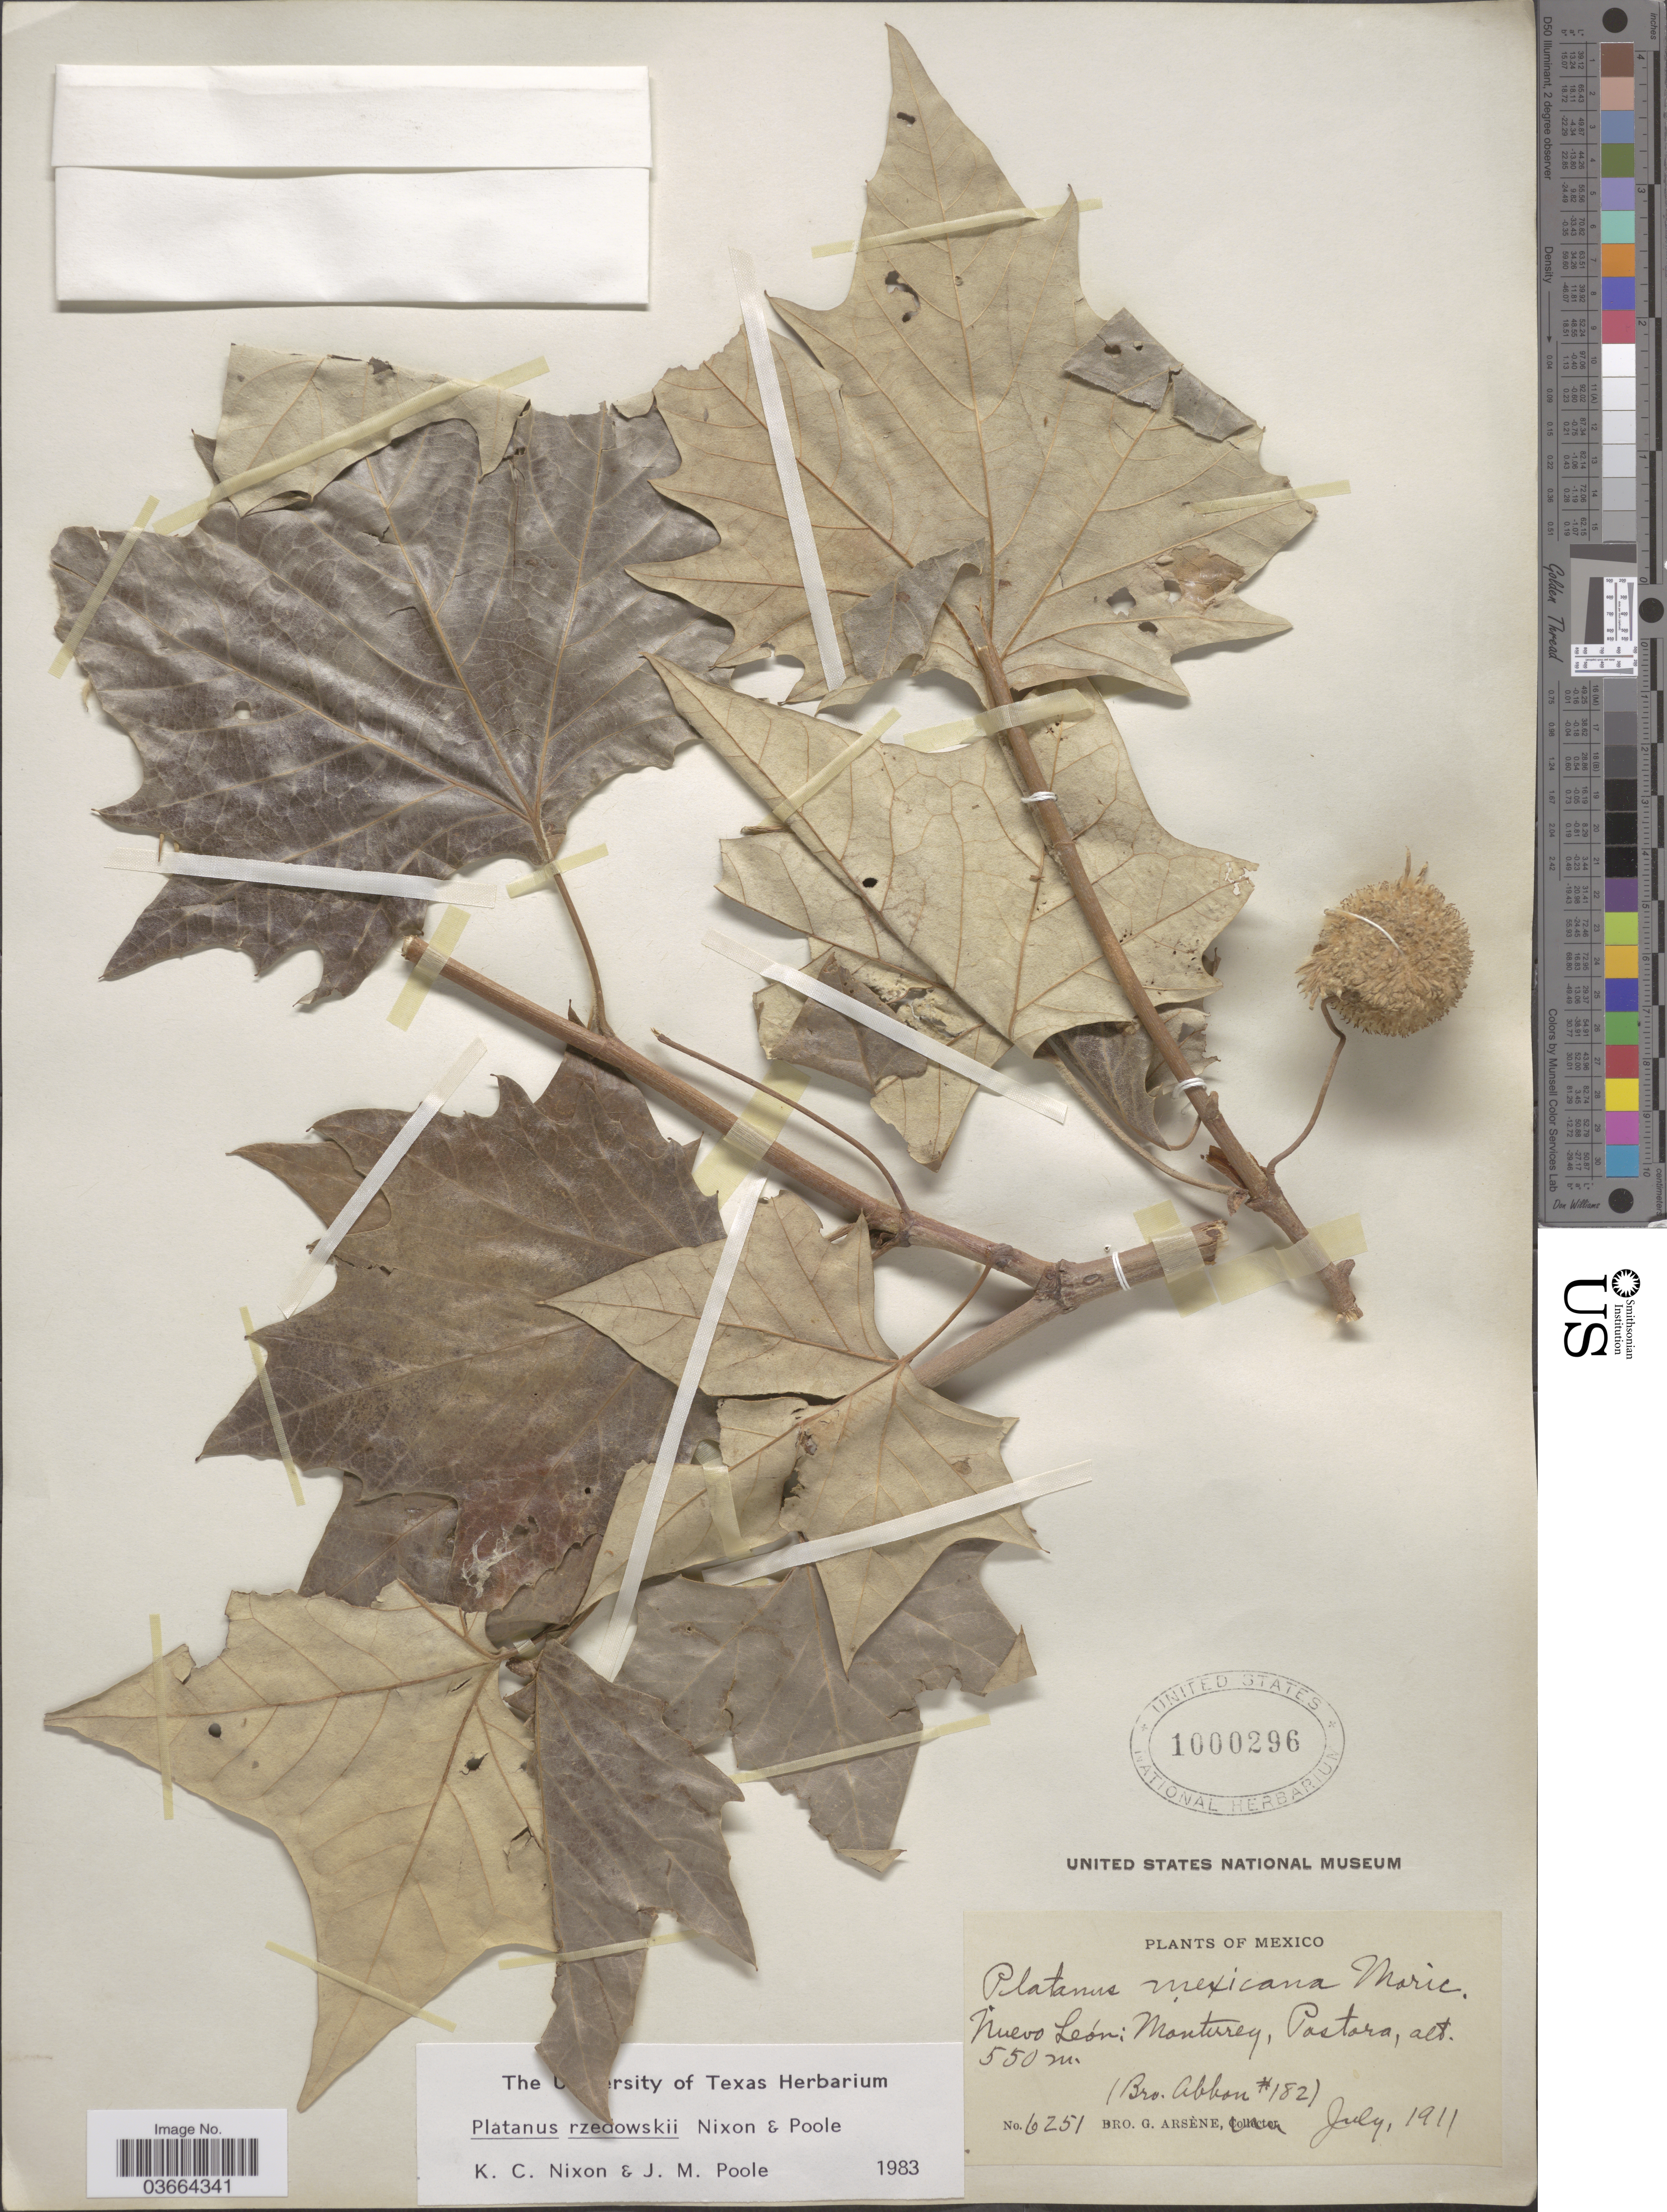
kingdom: Plantae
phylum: Tracheophyta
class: Magnoliopsida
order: Proteales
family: Platanaceae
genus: Platanus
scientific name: Platanus rzedowskii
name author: Nixon & J.M. Poole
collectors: Bro. Abbon & Bro. G. Arsène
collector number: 182/6251?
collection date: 1911-07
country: Mexico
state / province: Nuevo León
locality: Monterrey, Pastora.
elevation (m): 550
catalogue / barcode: US 1000296